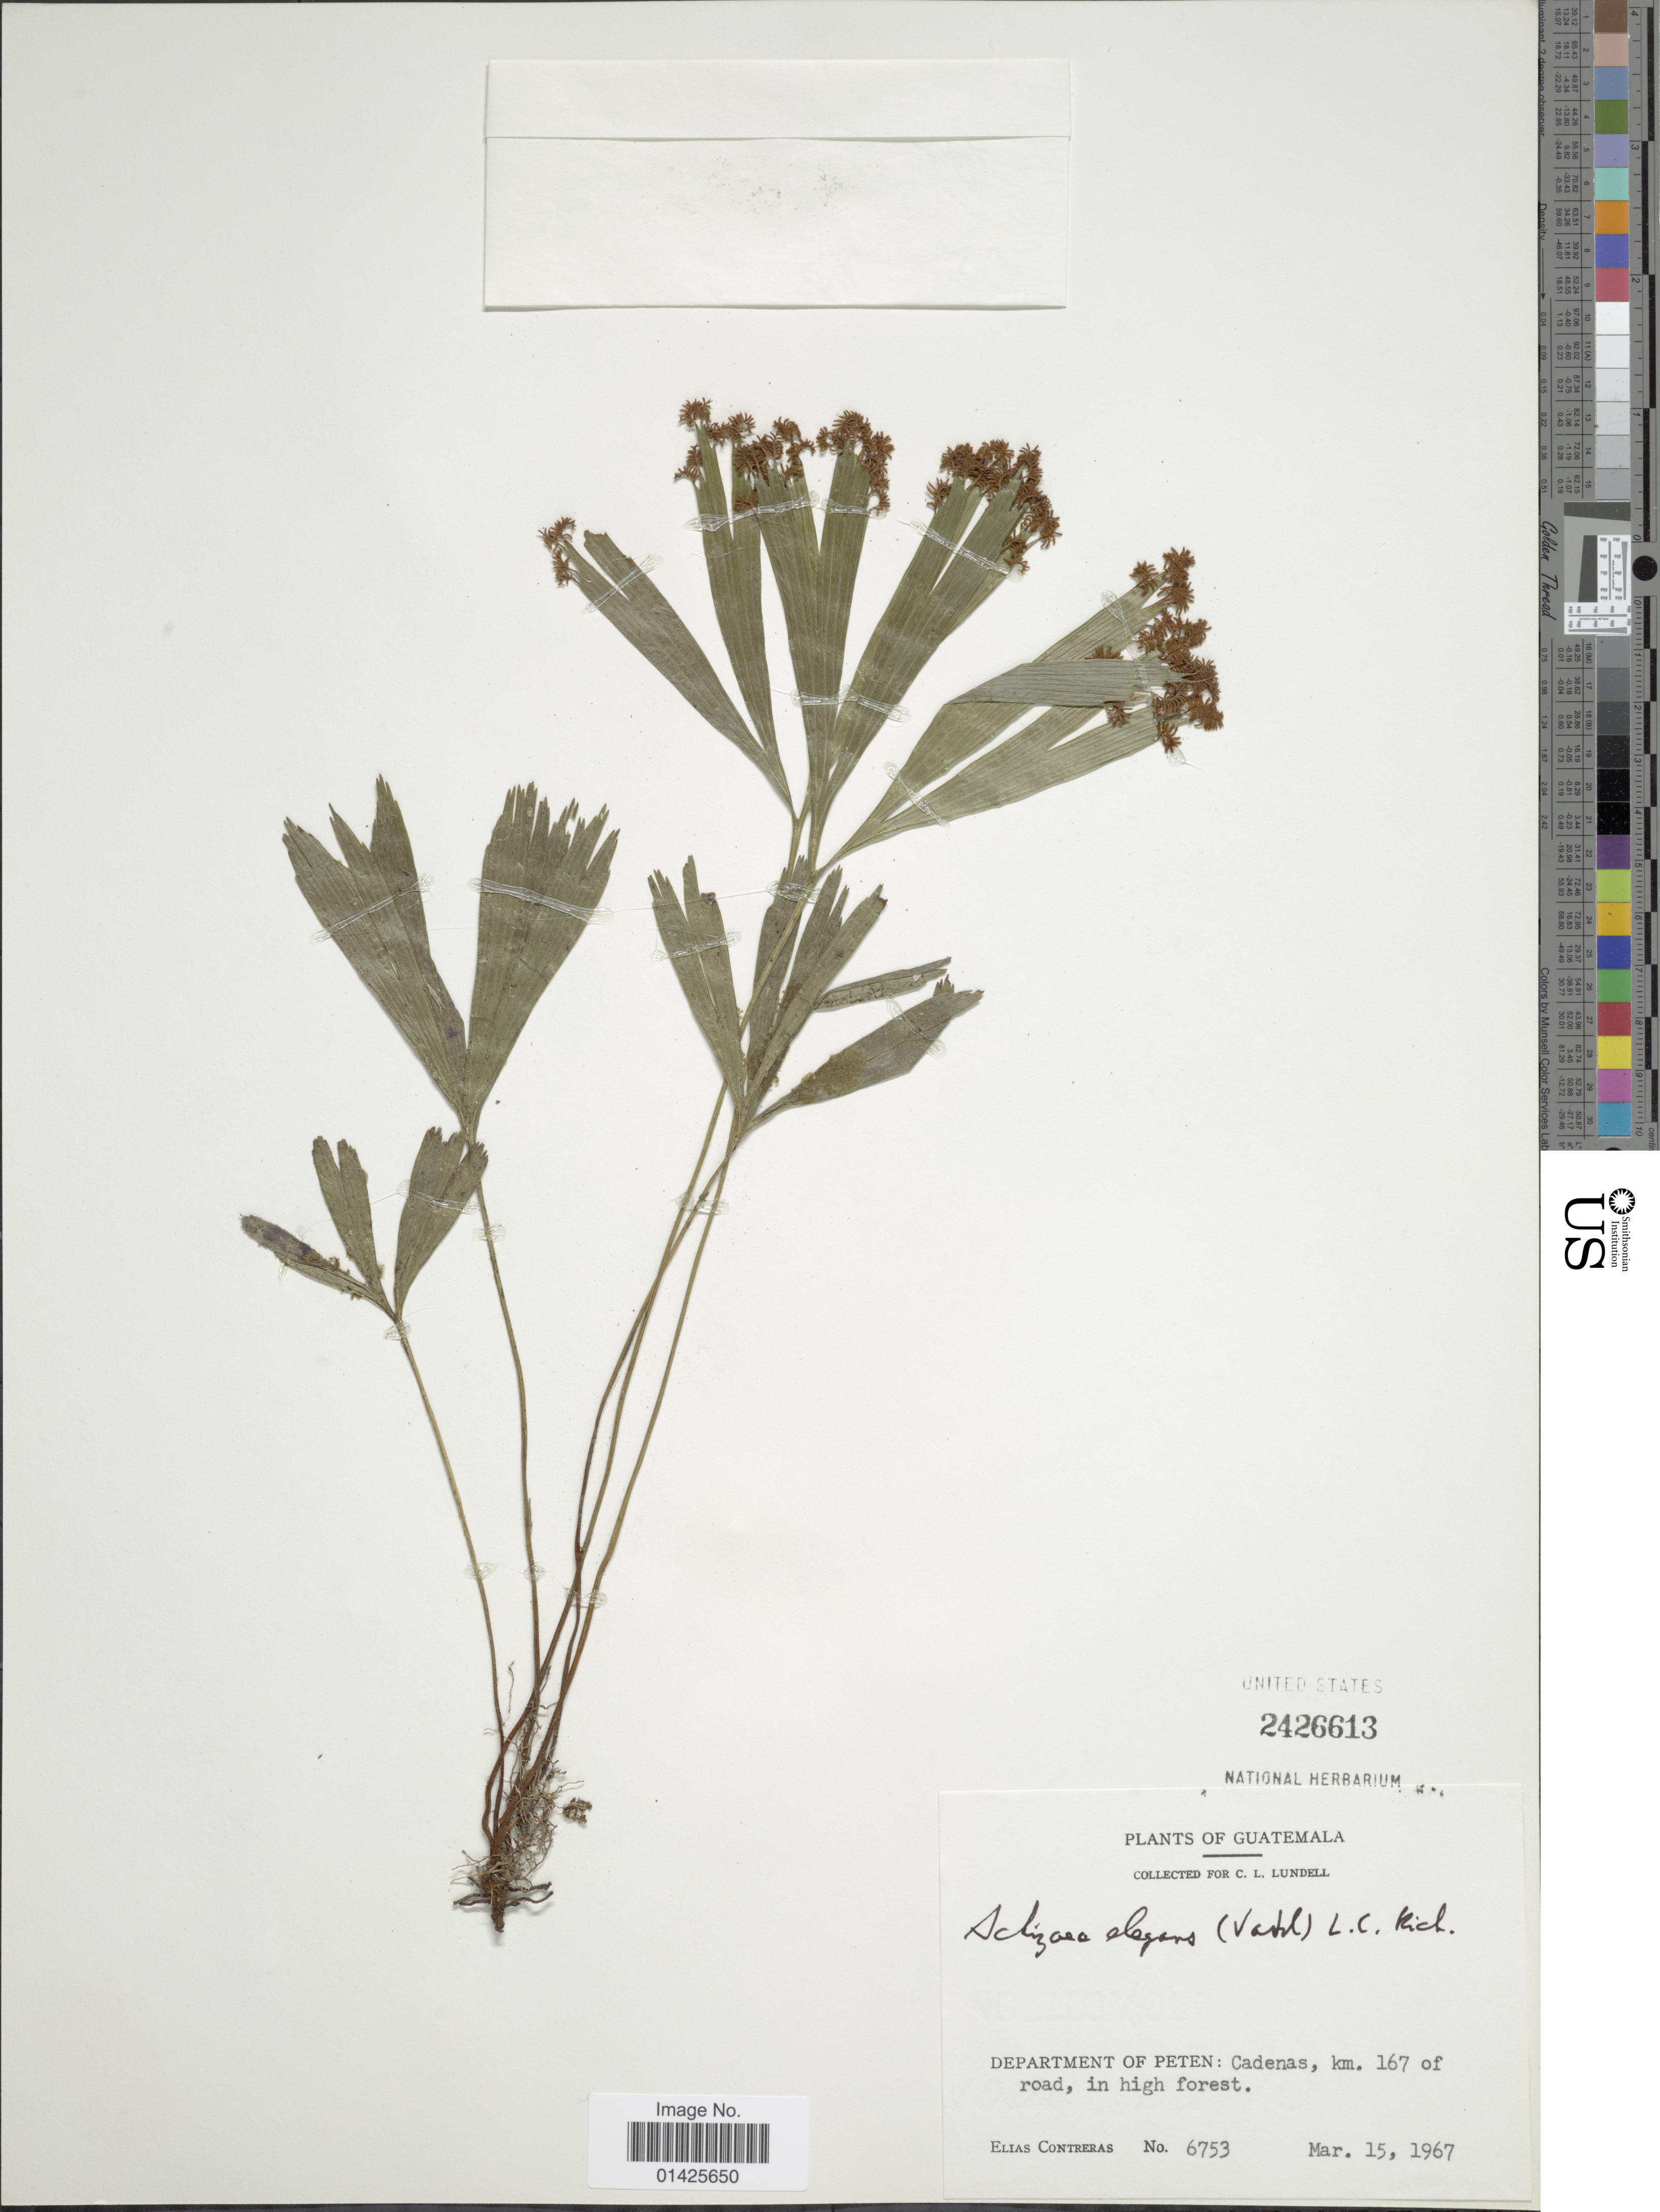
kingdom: Plantae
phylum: Tracheophyta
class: Polypodiopsida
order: Schizaeales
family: Schizaeaceae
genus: Schizaea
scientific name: Schizaea elegans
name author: (Vahl) Sw.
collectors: E. Contreras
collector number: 6753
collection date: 1967-03-15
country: Guatemala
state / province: El Petén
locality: Department of Penten : Cadenas, km. 167 of road, in high forest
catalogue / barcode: US 2426613